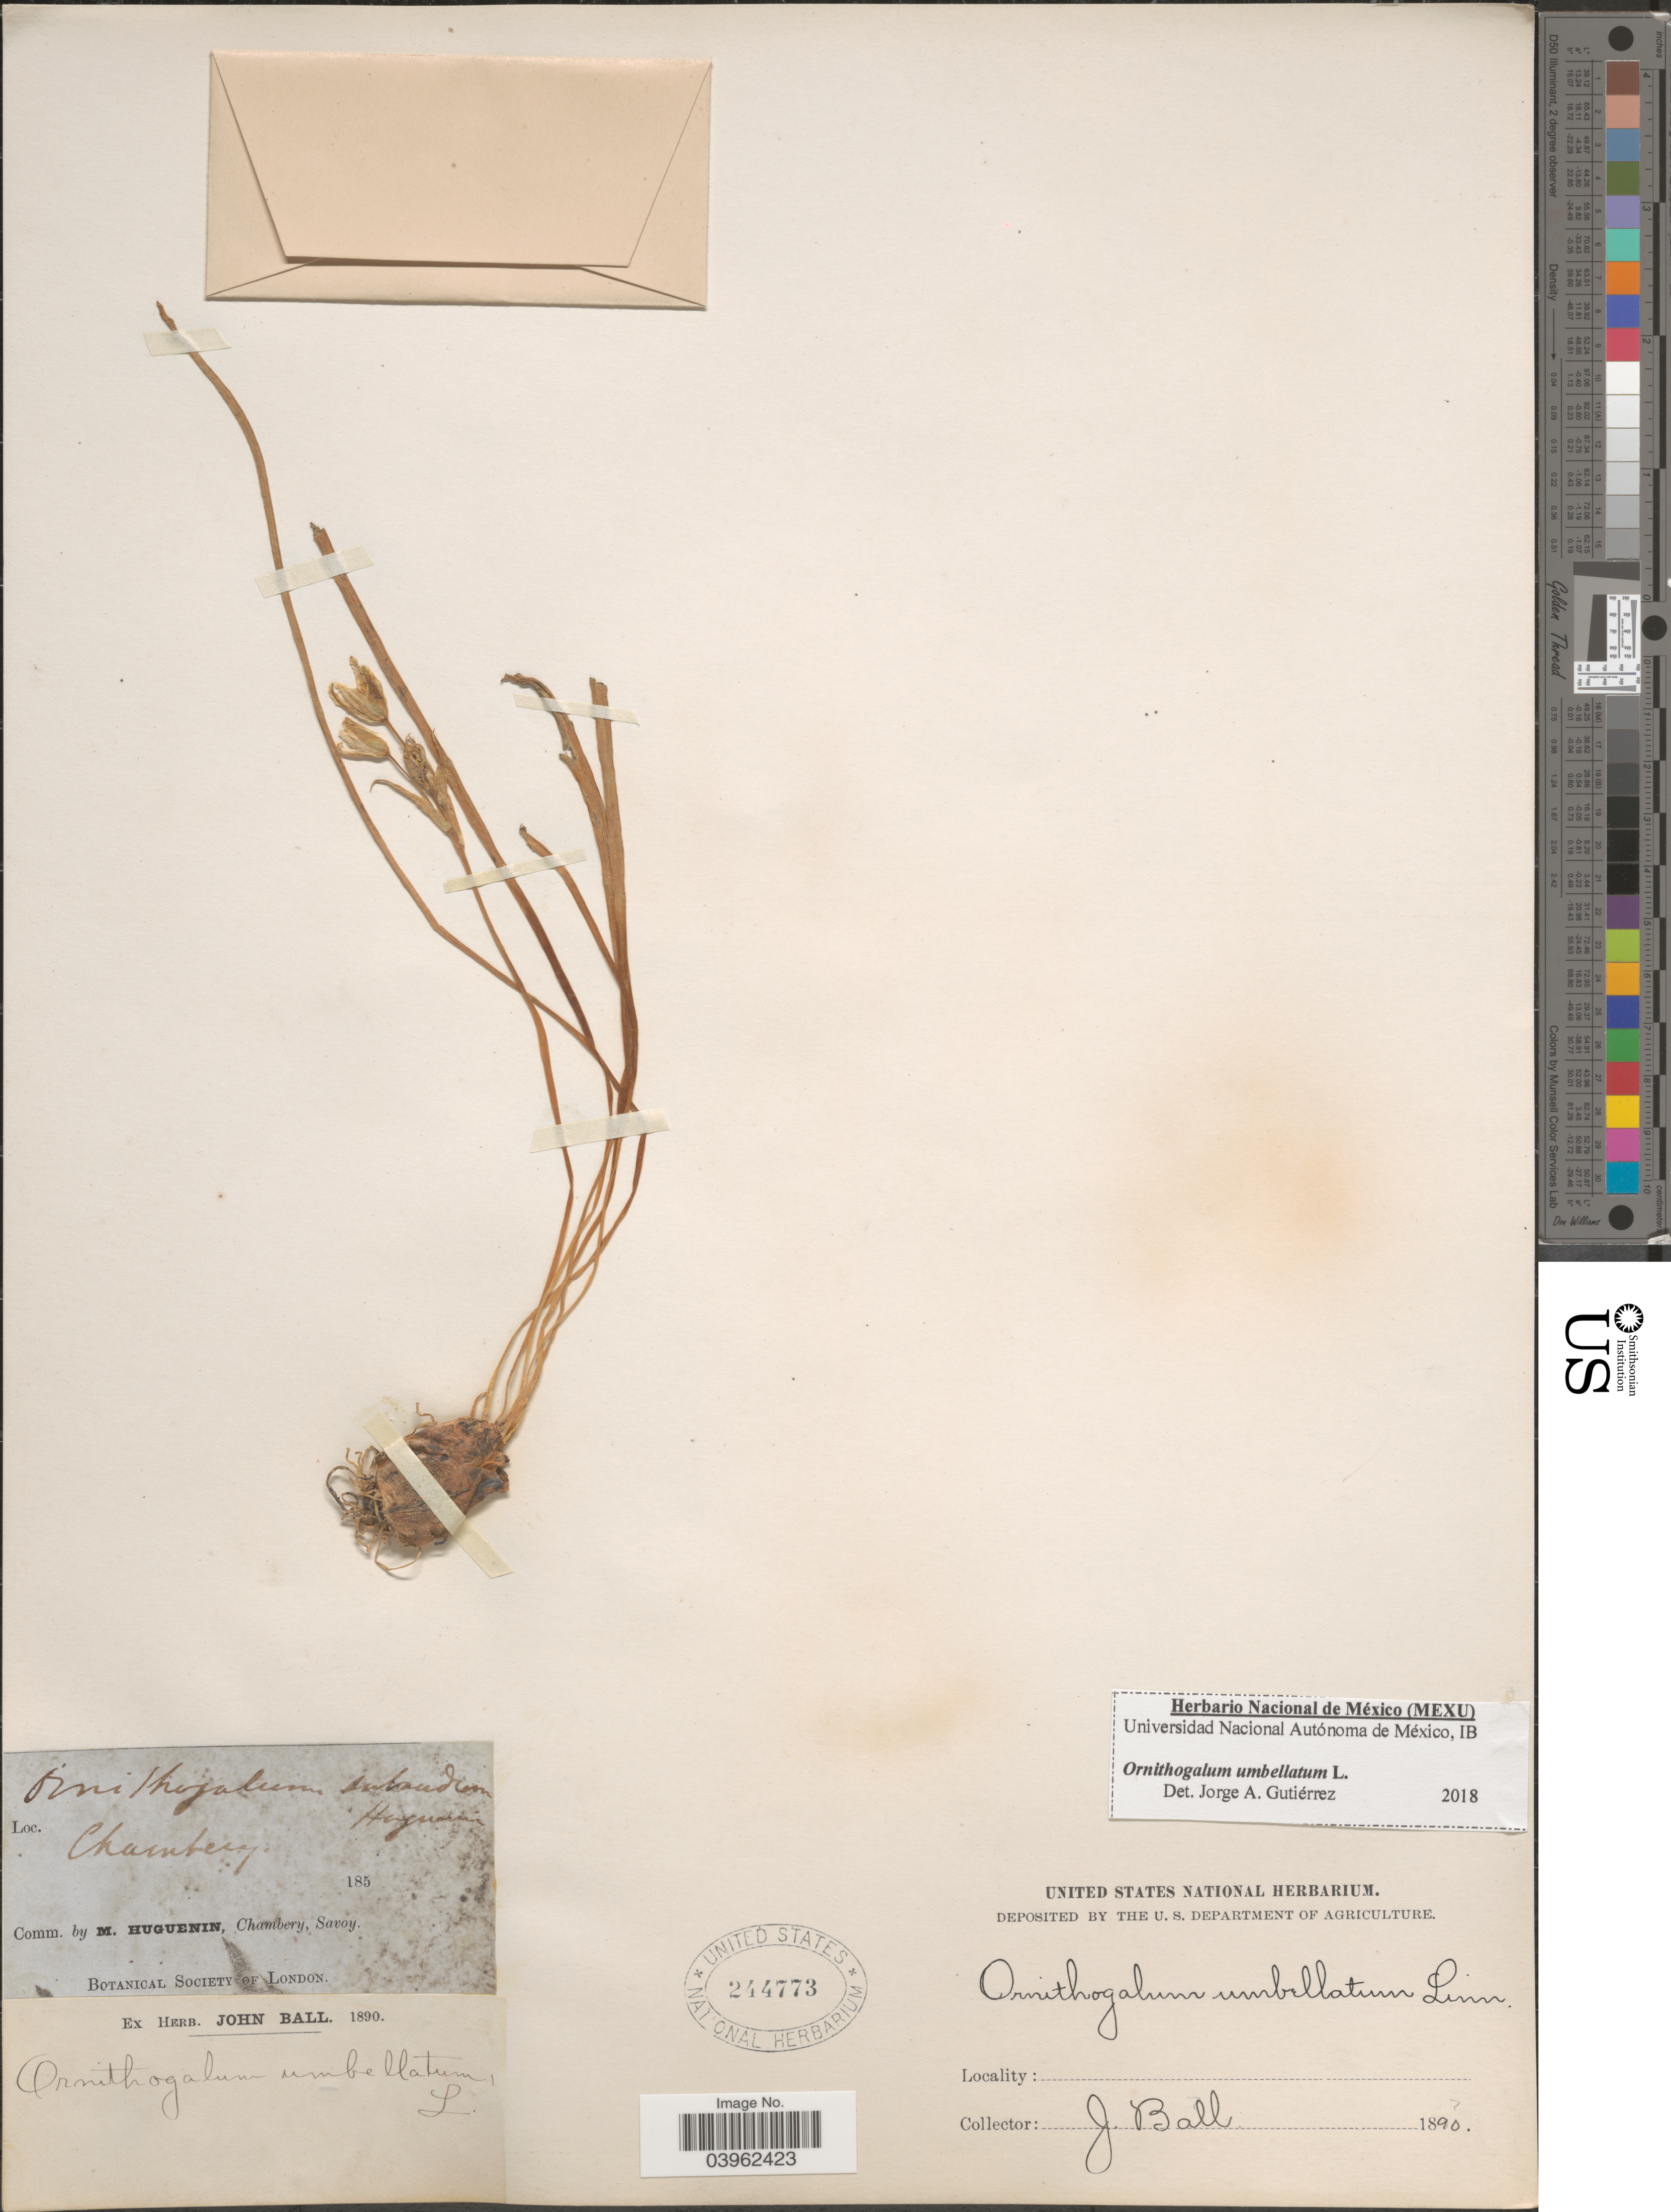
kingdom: Plantae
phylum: Tracheophyta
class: Liliopsida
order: Asparagales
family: Asparagaceae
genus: Ornithogalum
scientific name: Ornithogalum umbellatum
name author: L.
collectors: J. Ball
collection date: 1890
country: France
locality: Chambery.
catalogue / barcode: US 244773